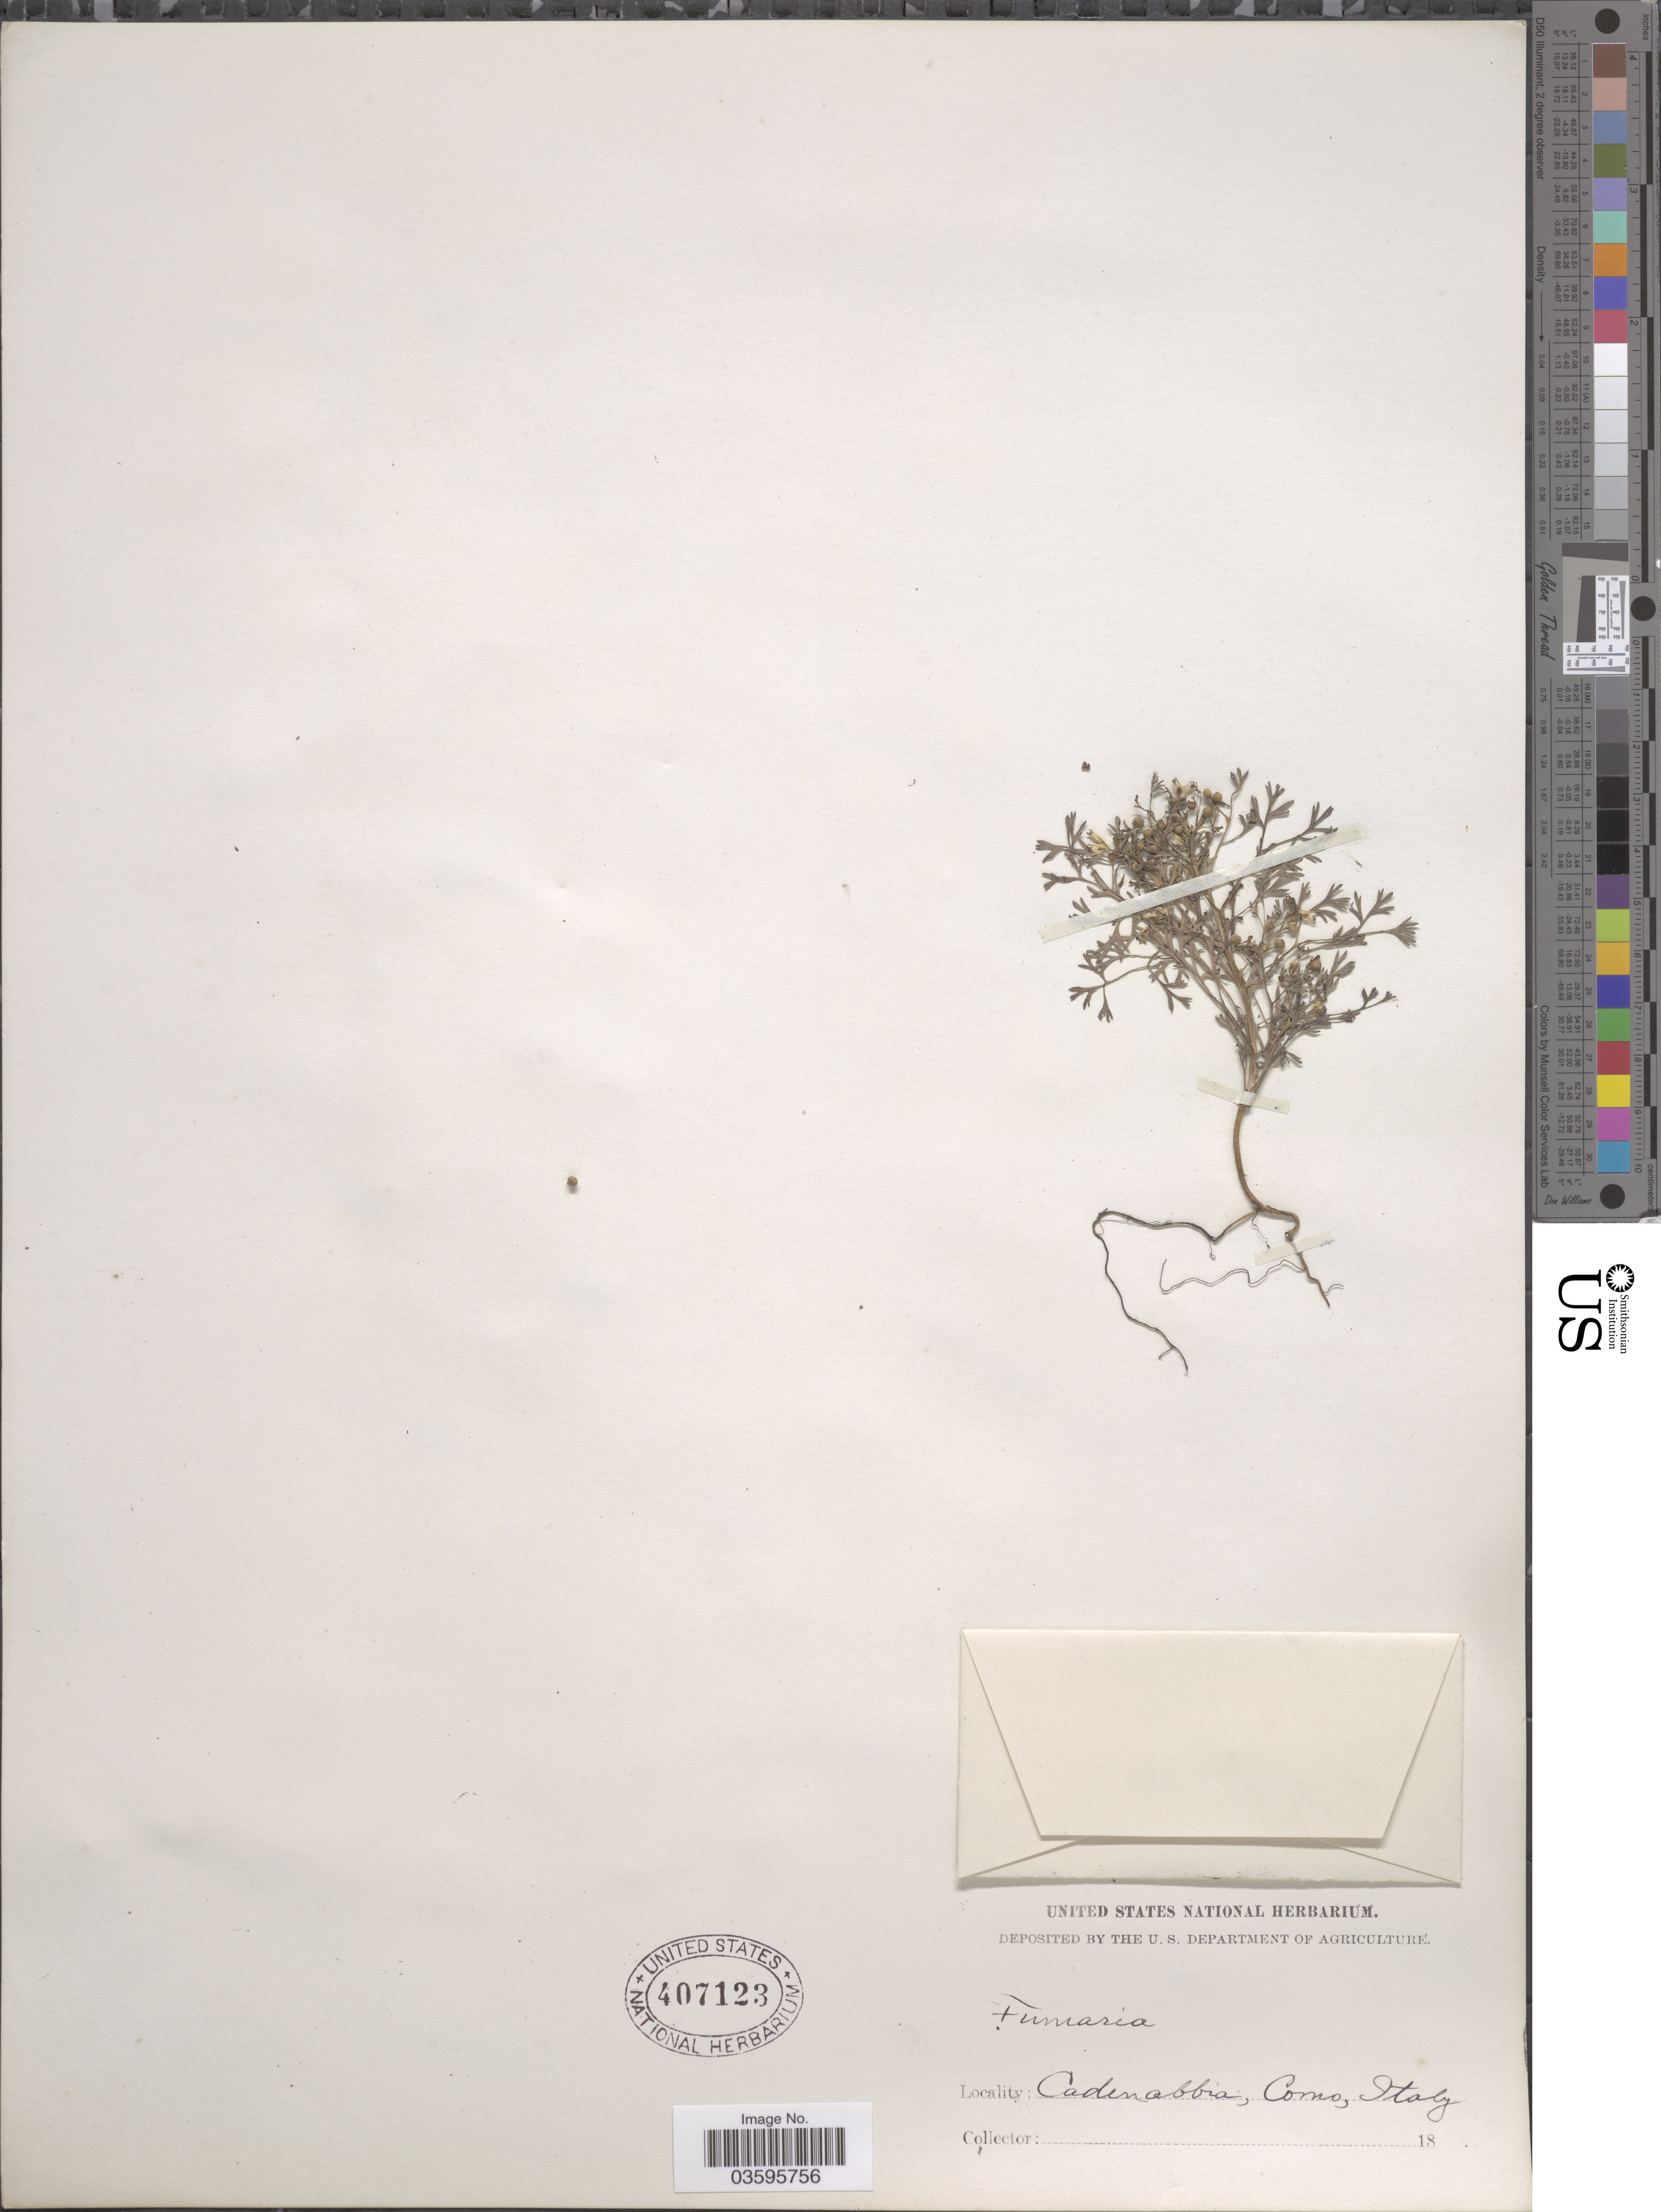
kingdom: Plantae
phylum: Tracheophyta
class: Magnoliopsida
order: Ranunculales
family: Papaveraceae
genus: Fumaria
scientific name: Fumaria sp.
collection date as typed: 18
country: Italy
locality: Cadenabbia, Como.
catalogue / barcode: US 407123